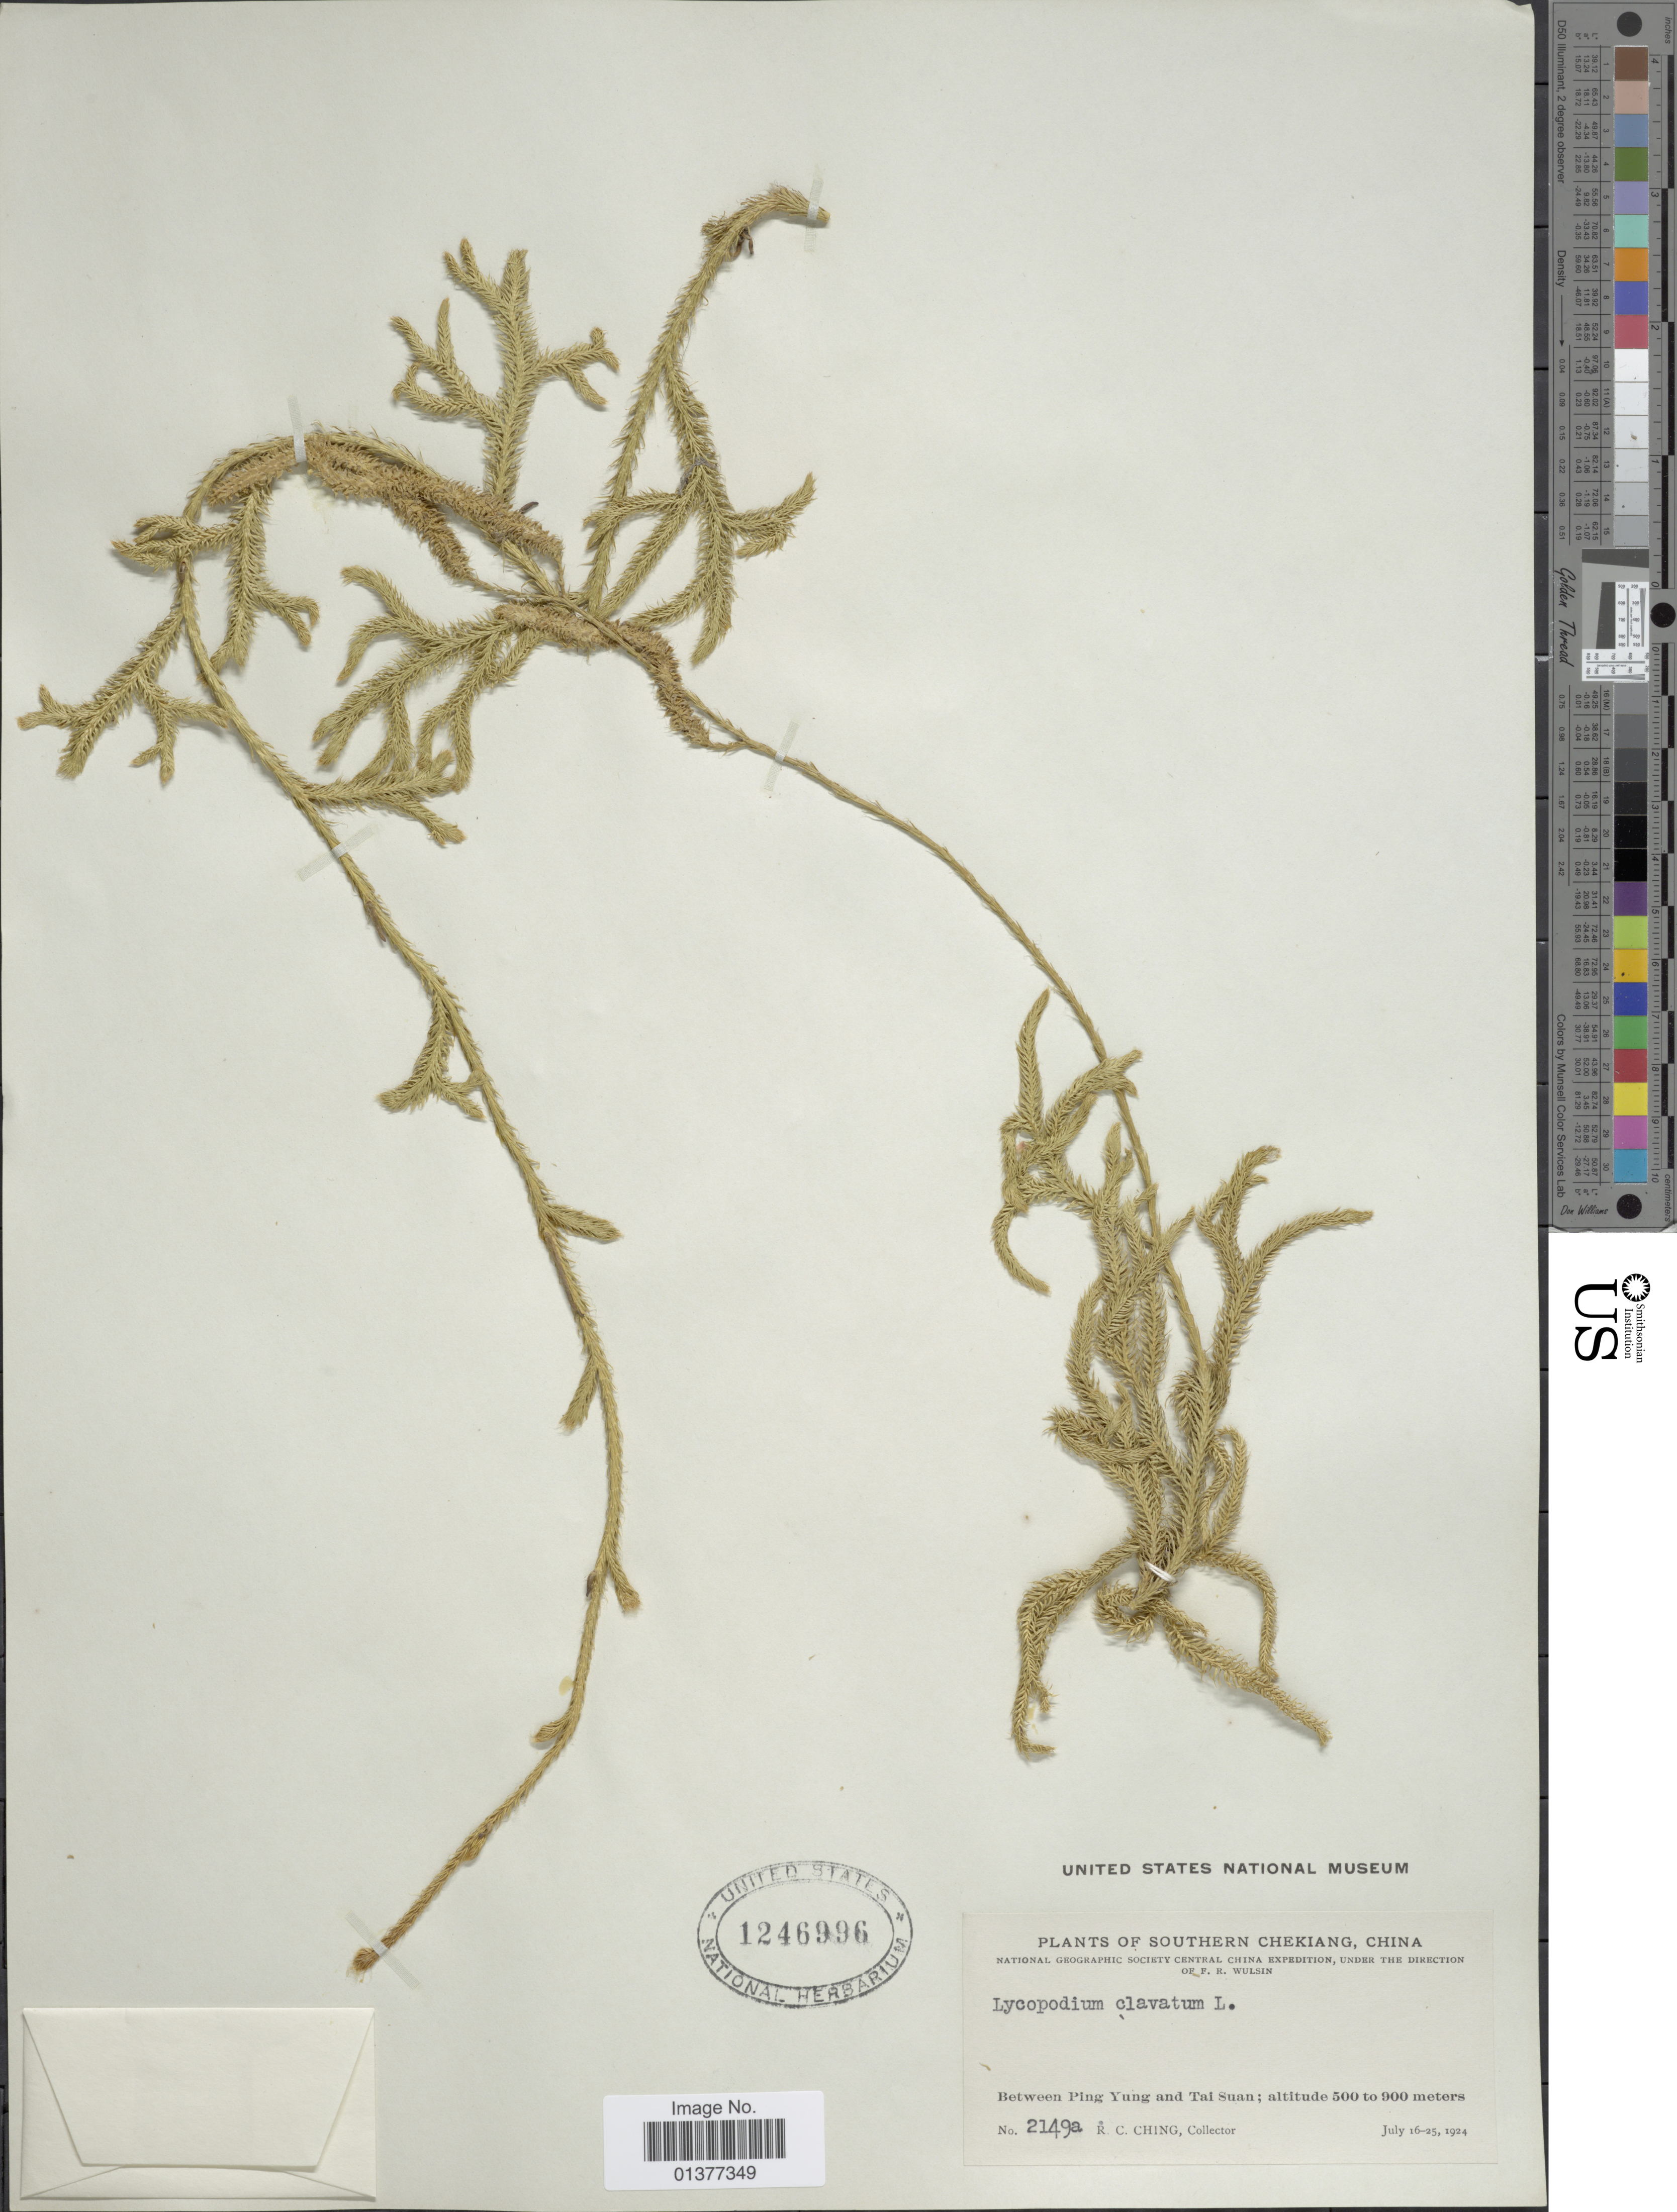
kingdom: Plantae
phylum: Tracheophyta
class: Lycopodiopsida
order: Lycopodiales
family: Lycopodiaceae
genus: Lycopodium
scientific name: Lycopodium clavatum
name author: L.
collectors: R. C. Ching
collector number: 2149a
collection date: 1924-07-16/1924-07-25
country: China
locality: Southern Chekiang, Between Ping Yung and Tai Suan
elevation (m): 500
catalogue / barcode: US 1246996